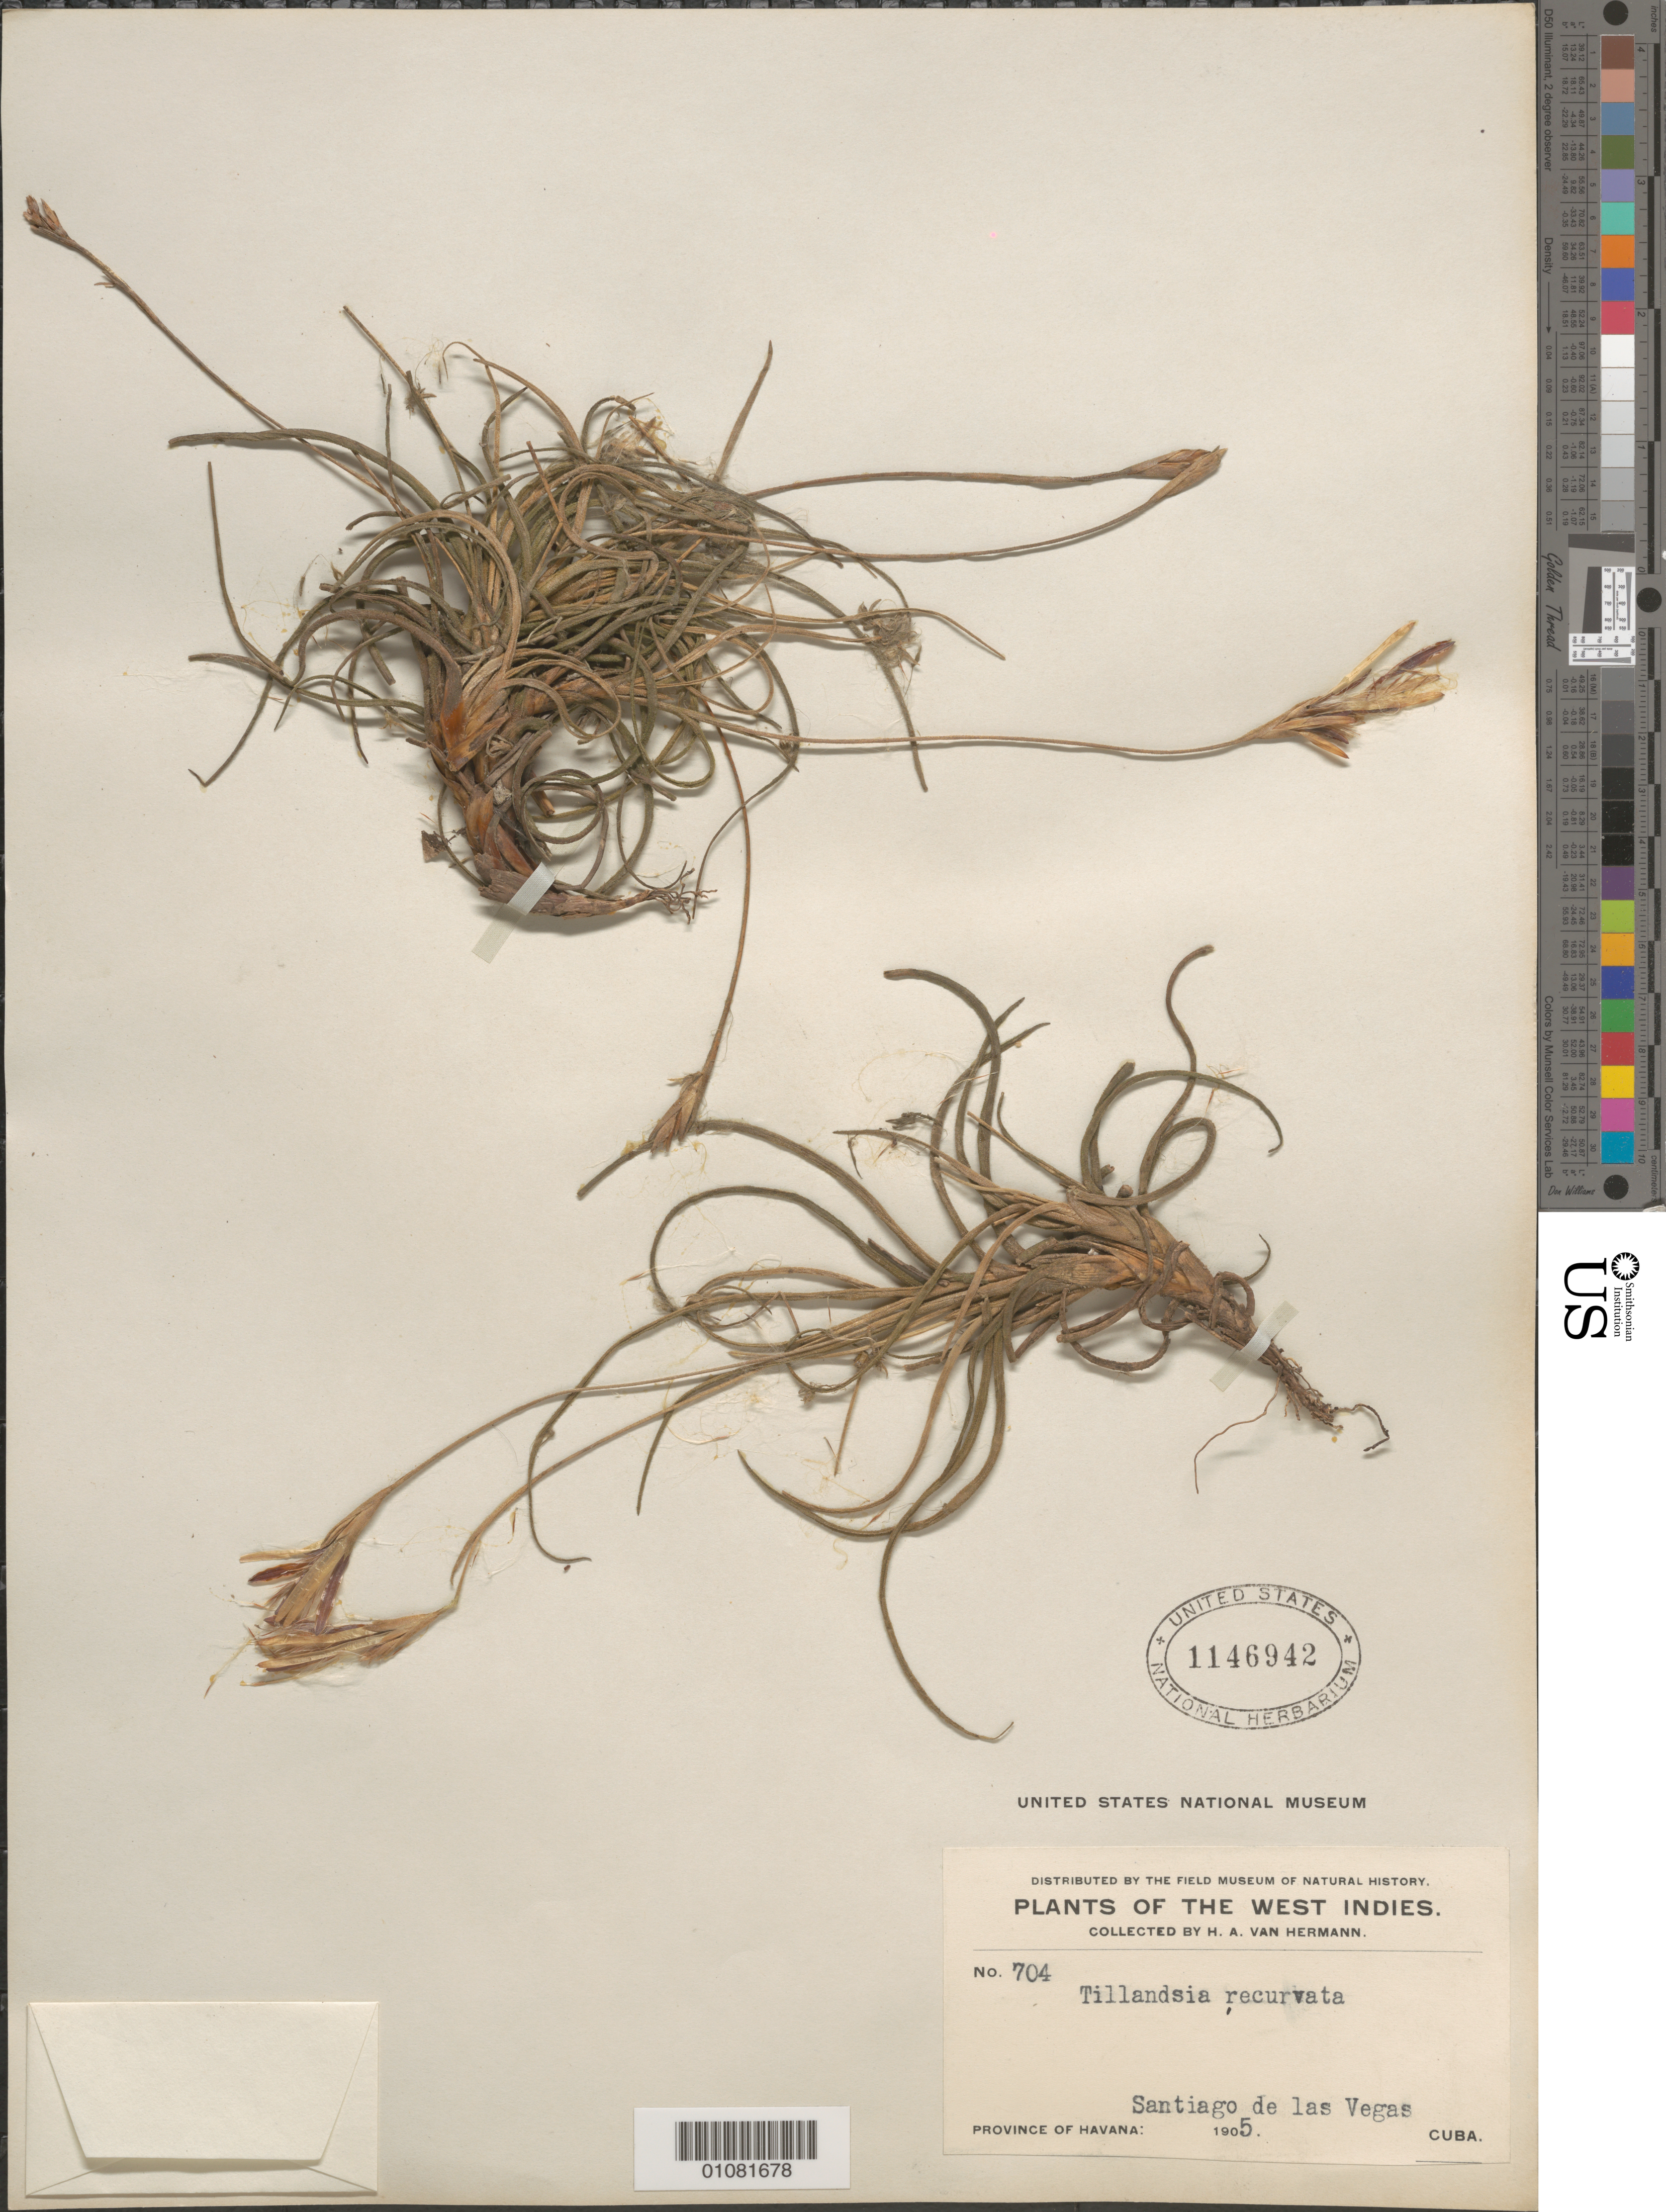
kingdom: Plantae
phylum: Tracheophyta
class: Liliopsida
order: Poales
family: Bromeliaceae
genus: Tillandsia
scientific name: Tillandsia recurvata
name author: L.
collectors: H. A. Van Hermann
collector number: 704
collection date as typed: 1905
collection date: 1905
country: Cuba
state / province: La Habana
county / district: Municipio Boyeros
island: Cuba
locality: Santiago de las Vegas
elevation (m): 97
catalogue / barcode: US 1146942